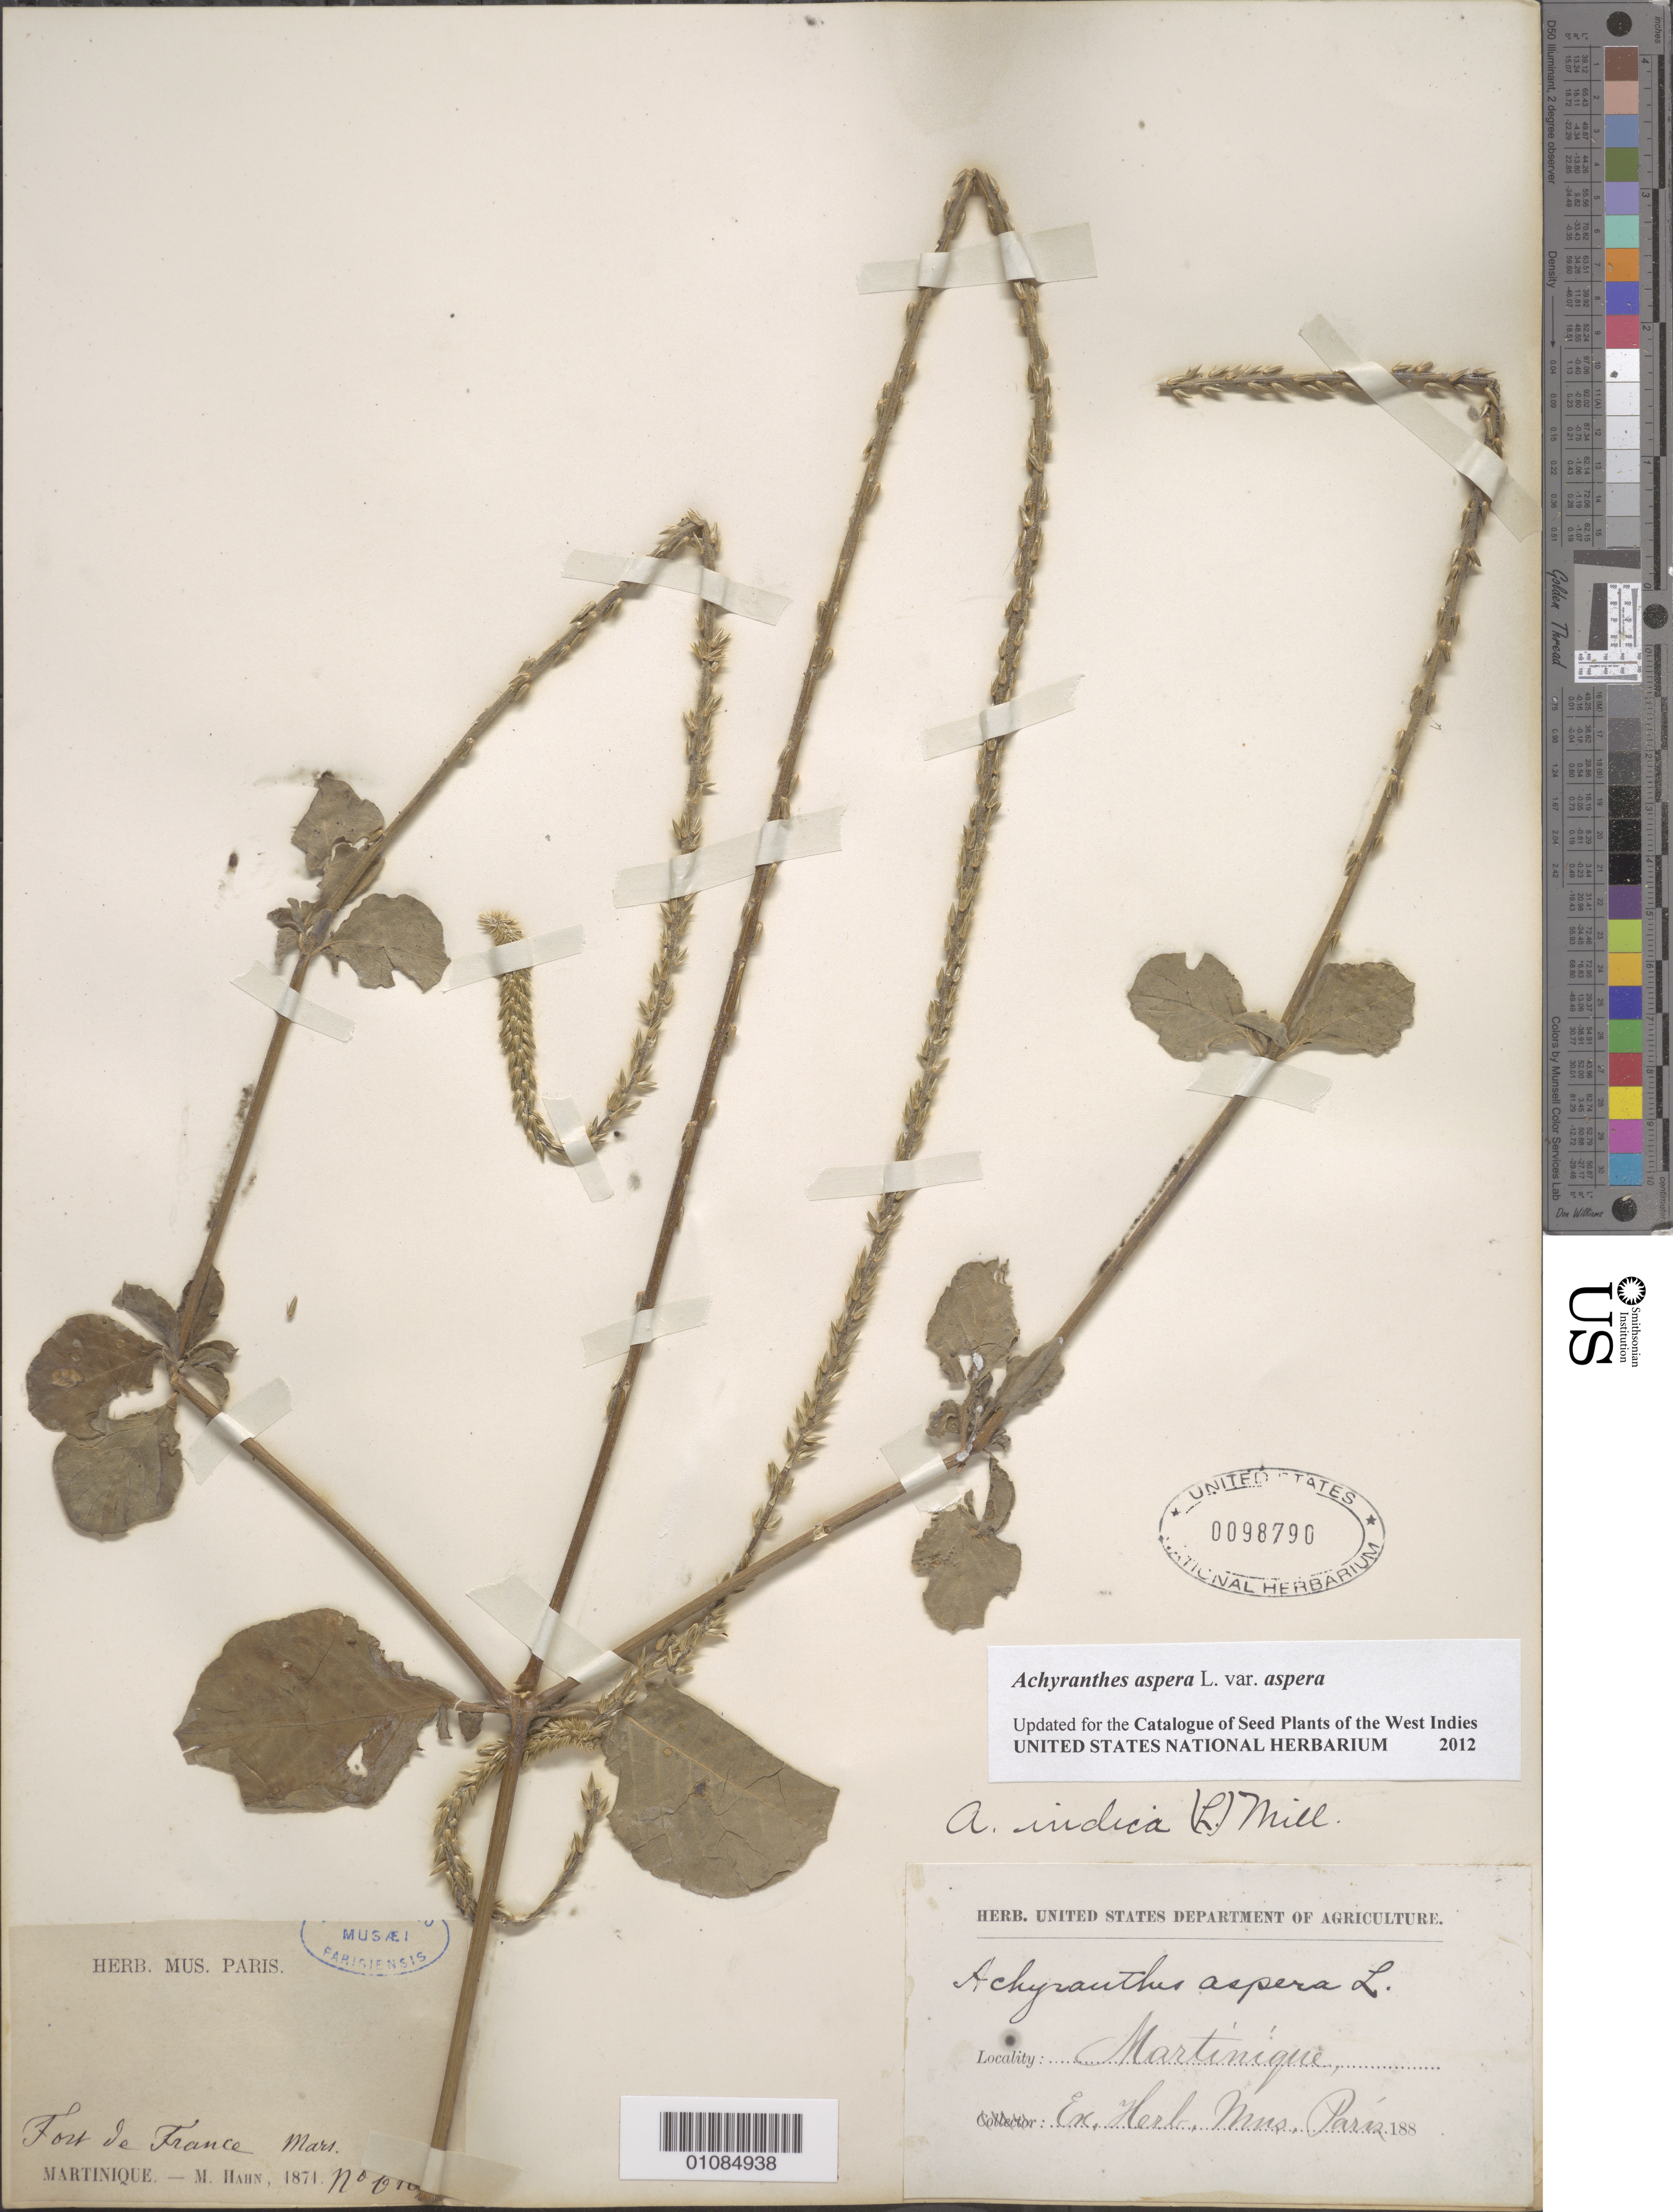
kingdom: Plantae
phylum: Tracheophyta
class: Magnoliopsida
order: Caryophyllales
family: Amaranthaceae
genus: Achyranthes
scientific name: Achyranthes aspera var. aspera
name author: L.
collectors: M. Hahn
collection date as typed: Mar 1874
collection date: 1874-03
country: Martinique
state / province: Fort-de-France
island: Martinique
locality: Fort de France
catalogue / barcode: US 98790